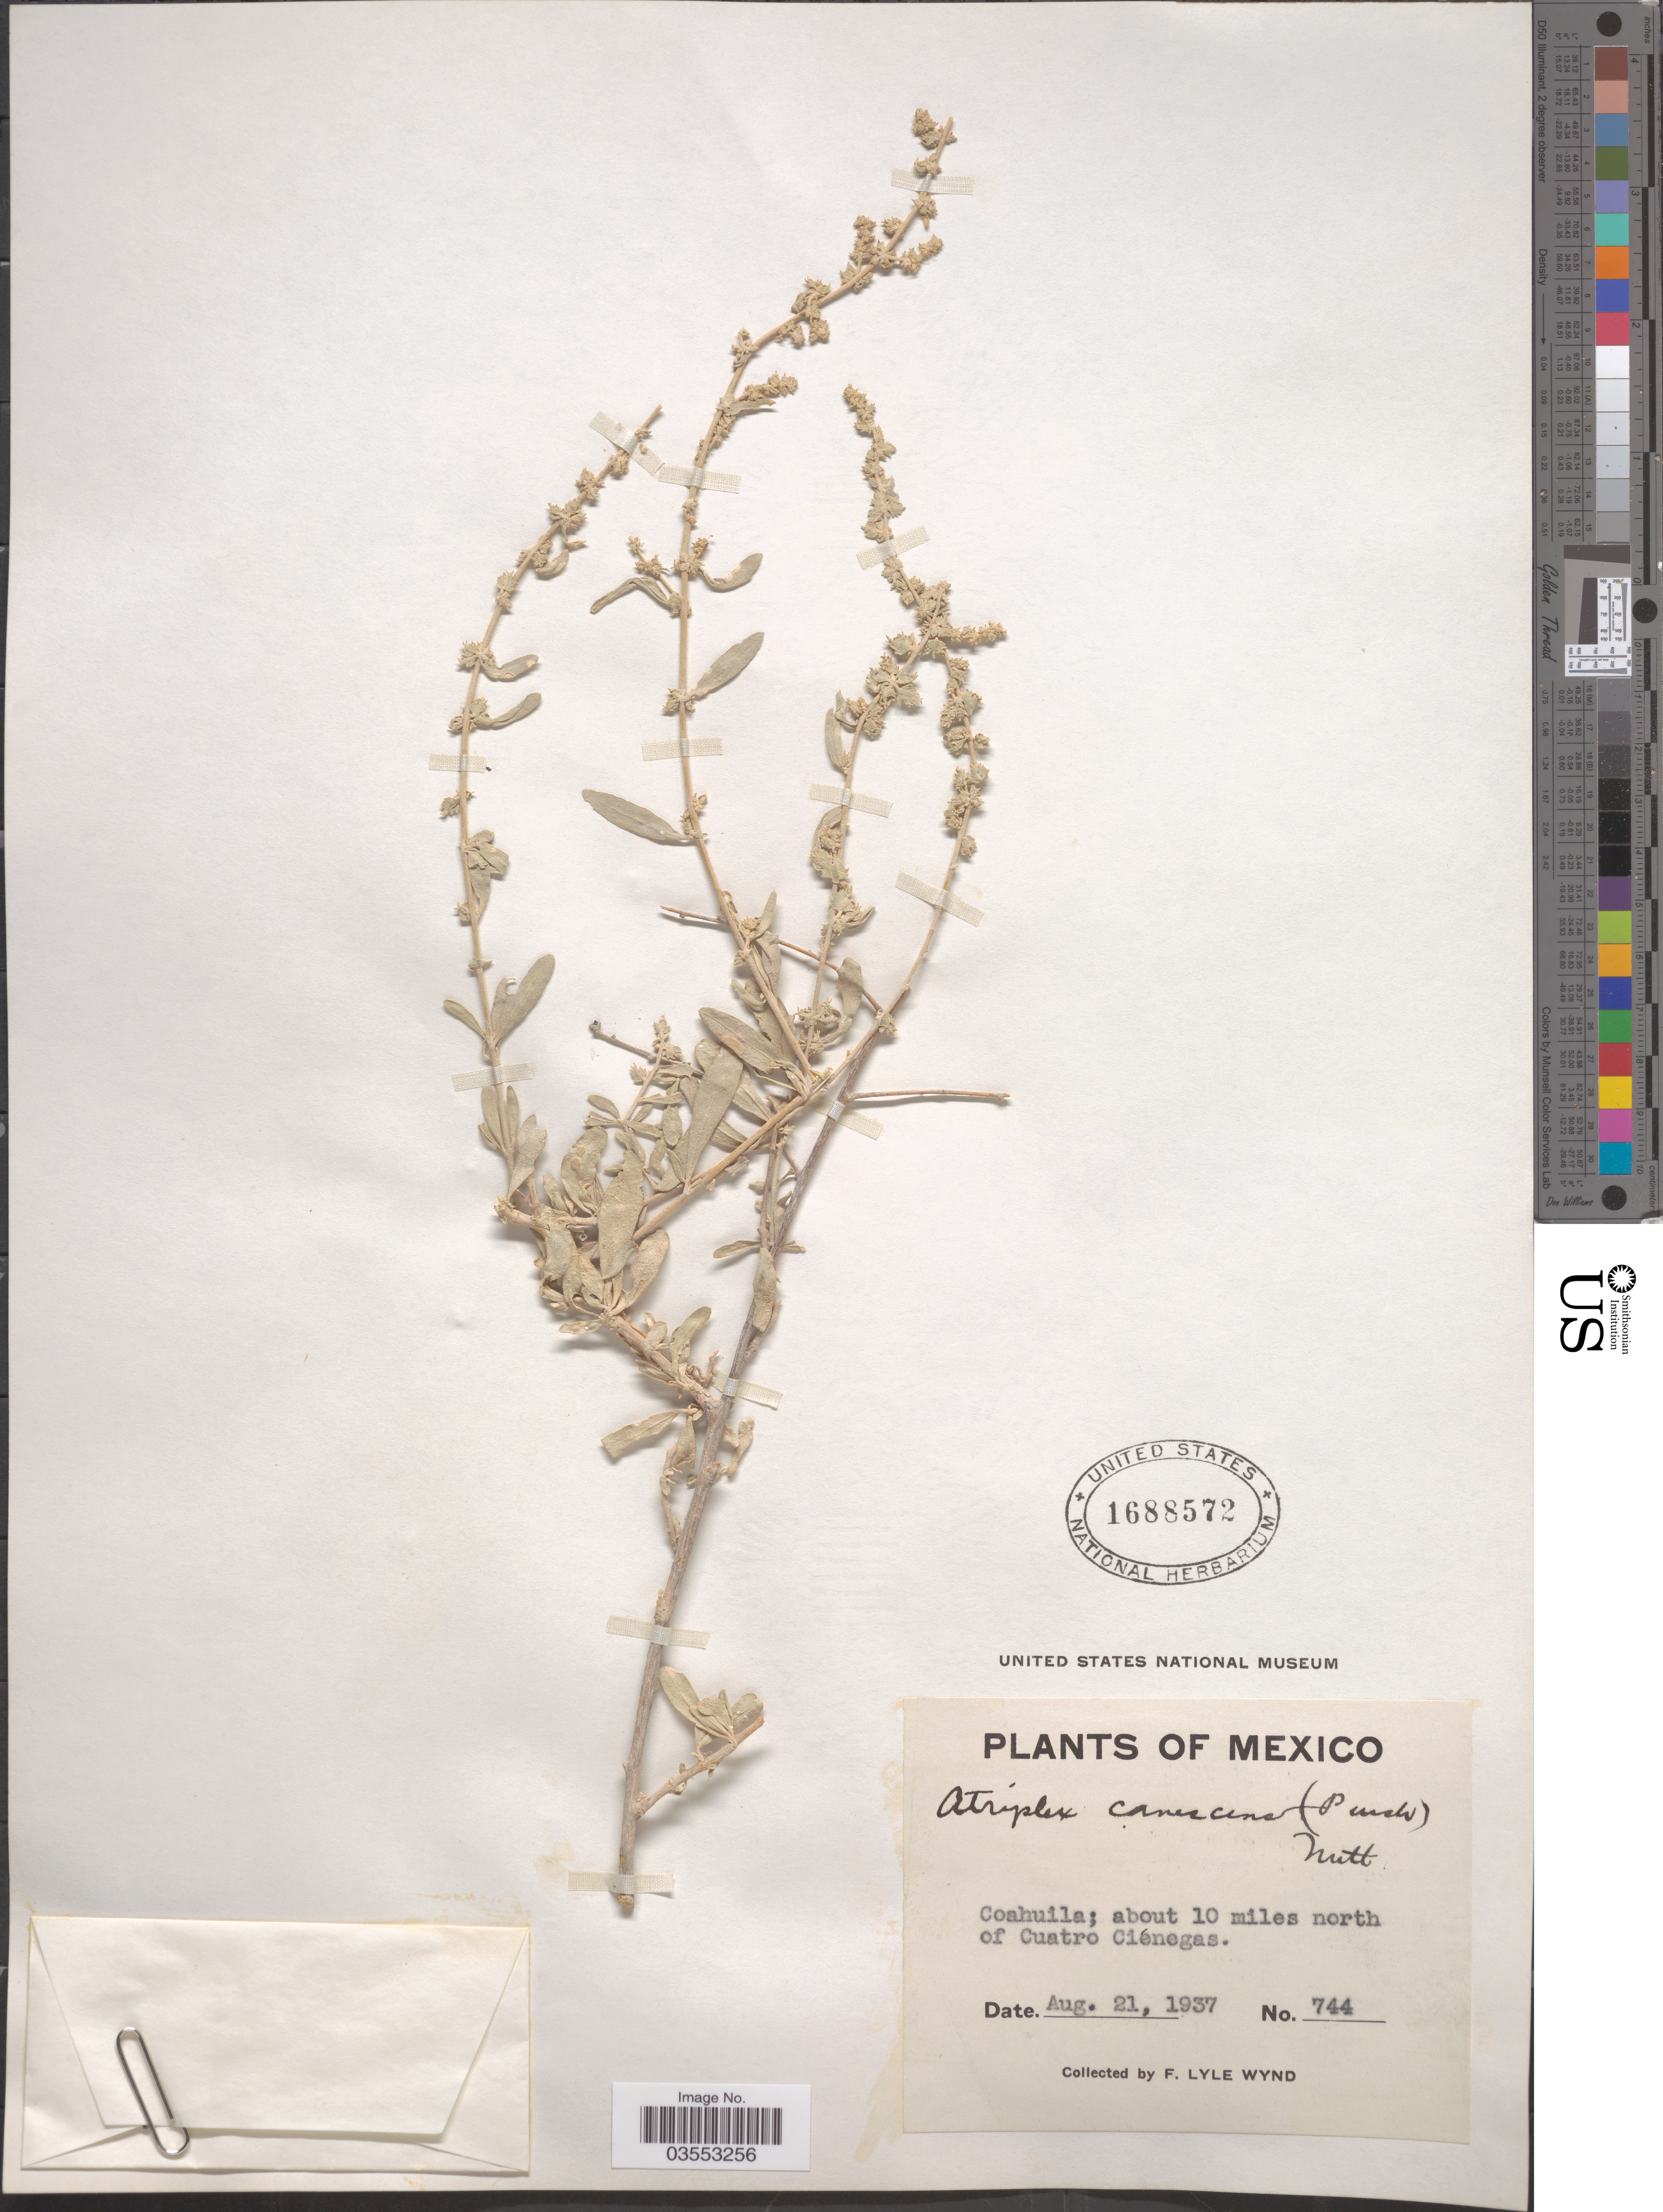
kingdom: Plantae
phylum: Tracheophyta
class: Magnoliopsida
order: Caryophyllales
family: Amaranthaceae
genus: Atriplex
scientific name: Atriplex canescens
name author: (Pursh) Nutt.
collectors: F. L. Wynd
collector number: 744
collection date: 1937-08-21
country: Mexico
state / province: Coahuila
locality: About 10 miles north of Cuatro Cienegas.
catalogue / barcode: US 1688572